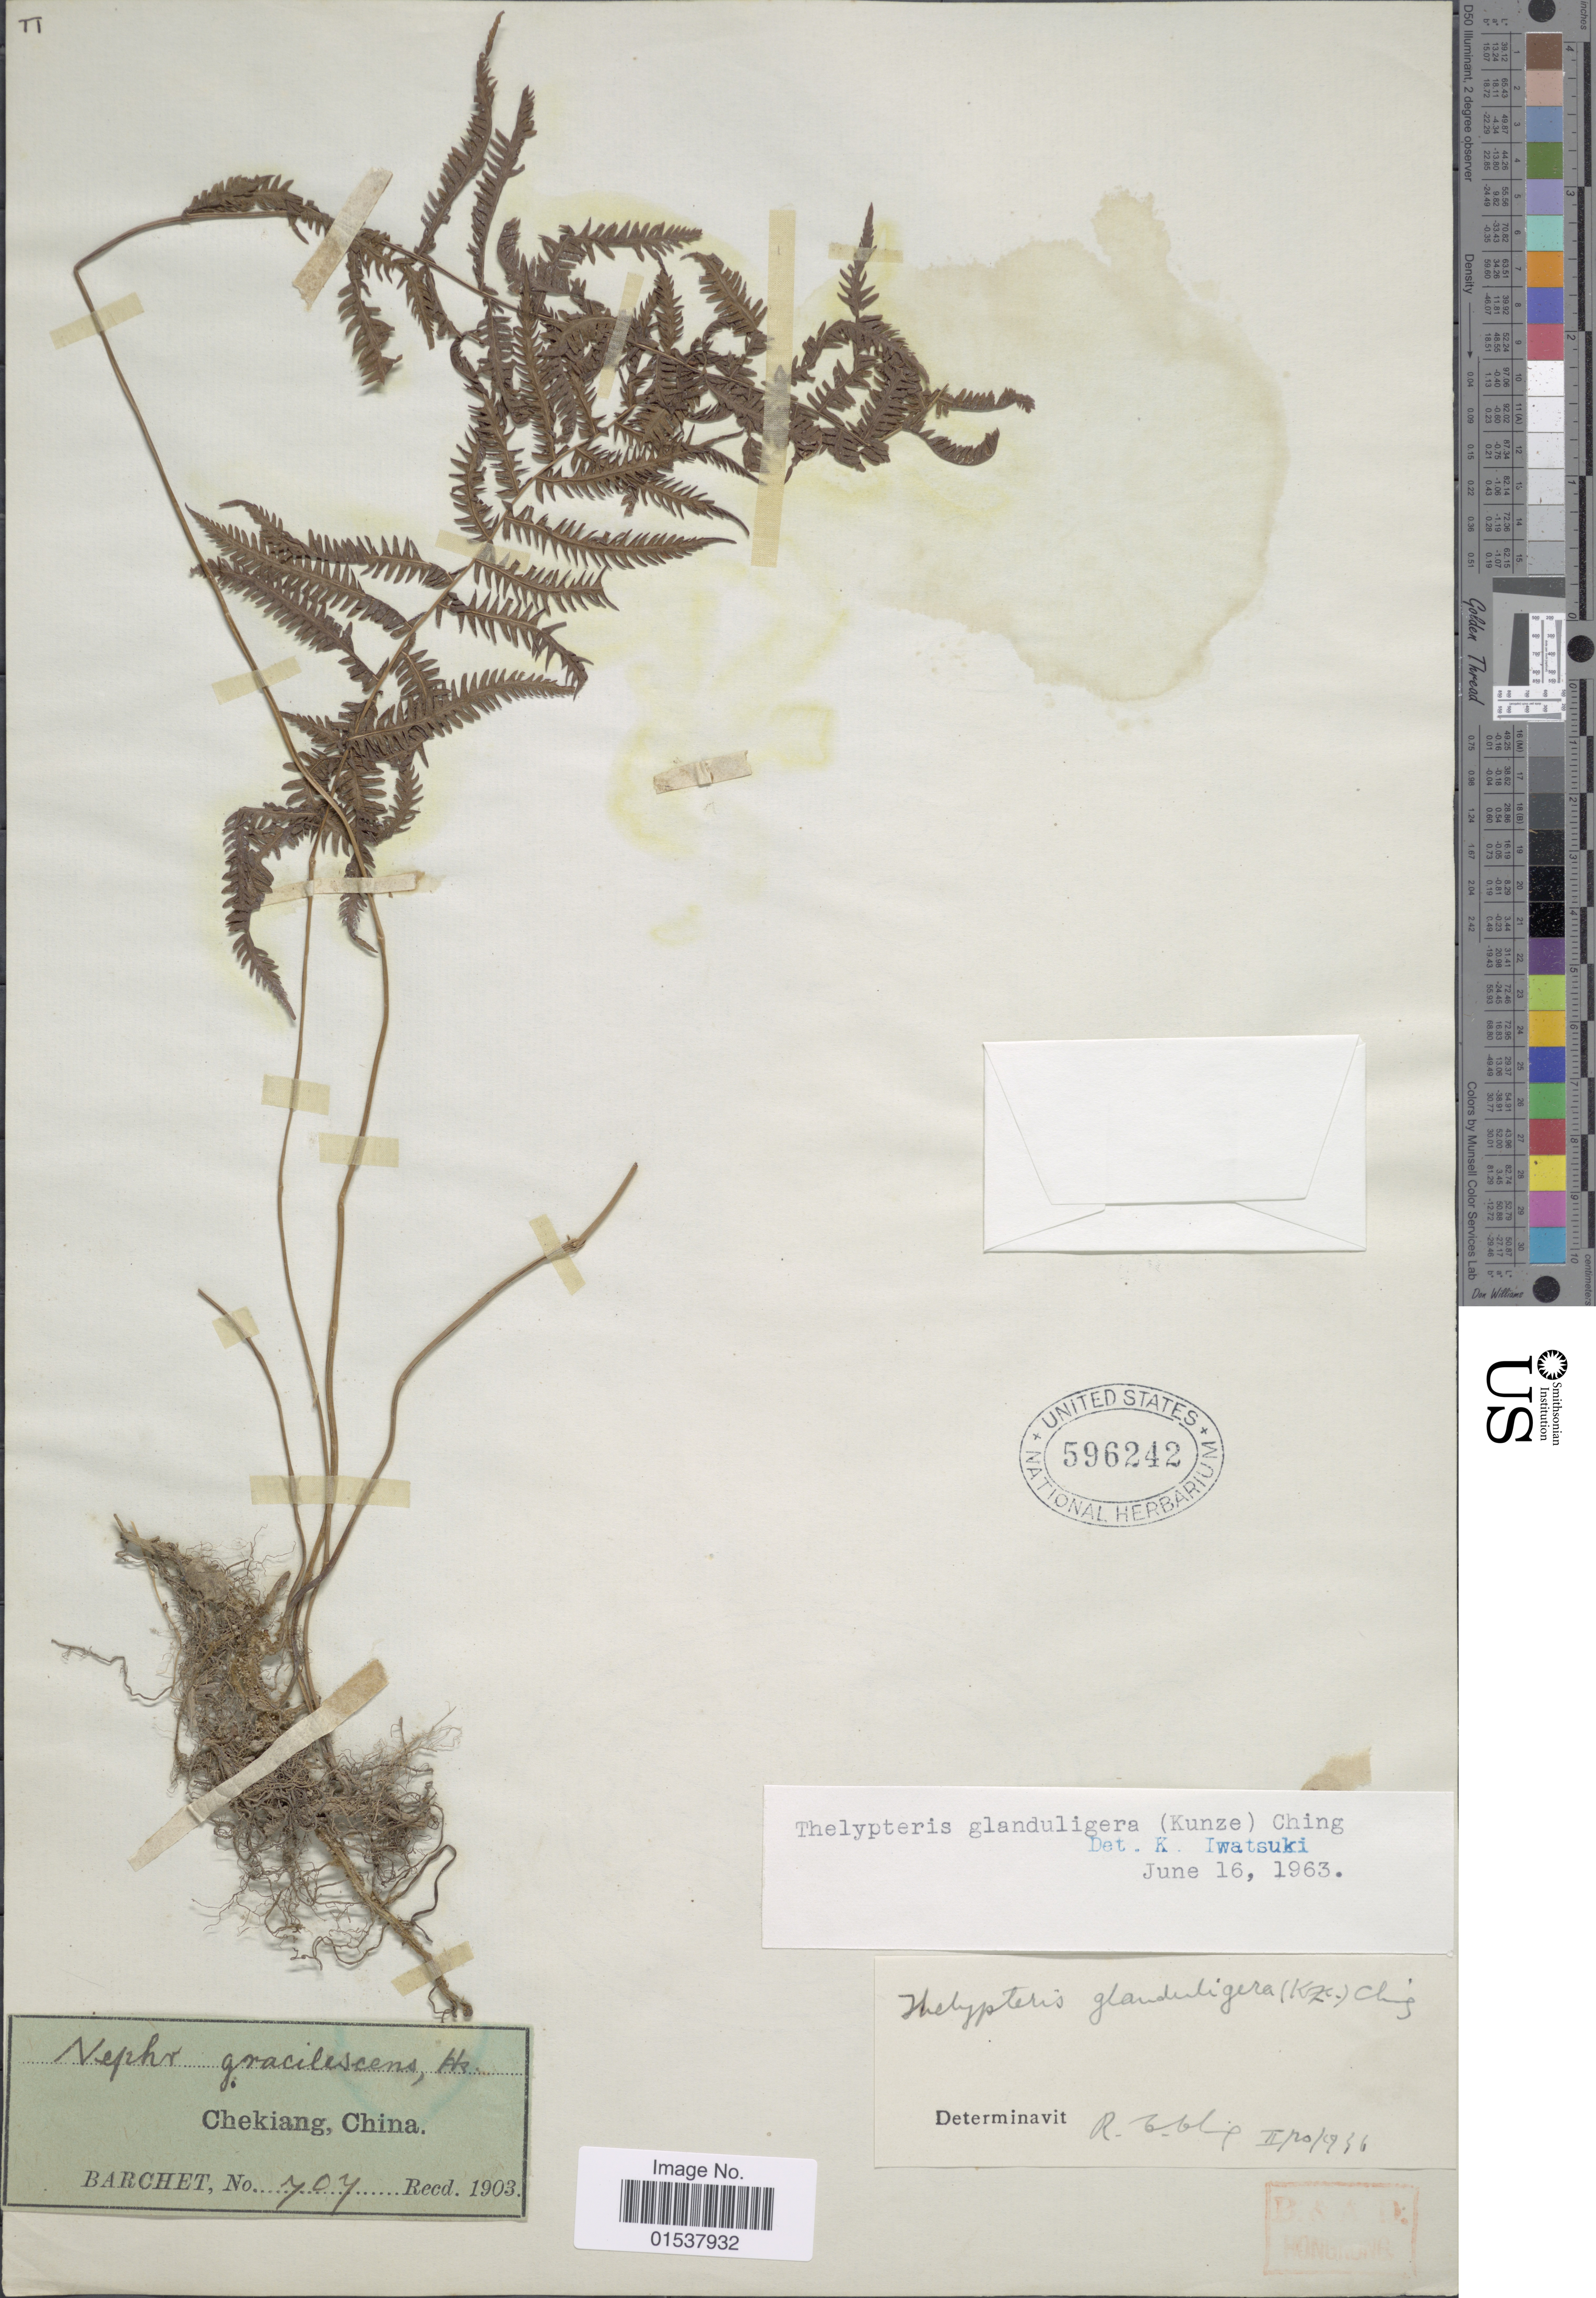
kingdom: Plantae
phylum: Tracheophyta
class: Polypodiopsida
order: Polypodiales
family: Thelypteridaceae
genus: Parathelypteris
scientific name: Parathelypteris glanduligera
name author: (Kunze) Ching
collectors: Barchet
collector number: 707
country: China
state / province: Zhejiang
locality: Chekiang, china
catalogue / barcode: US 596242